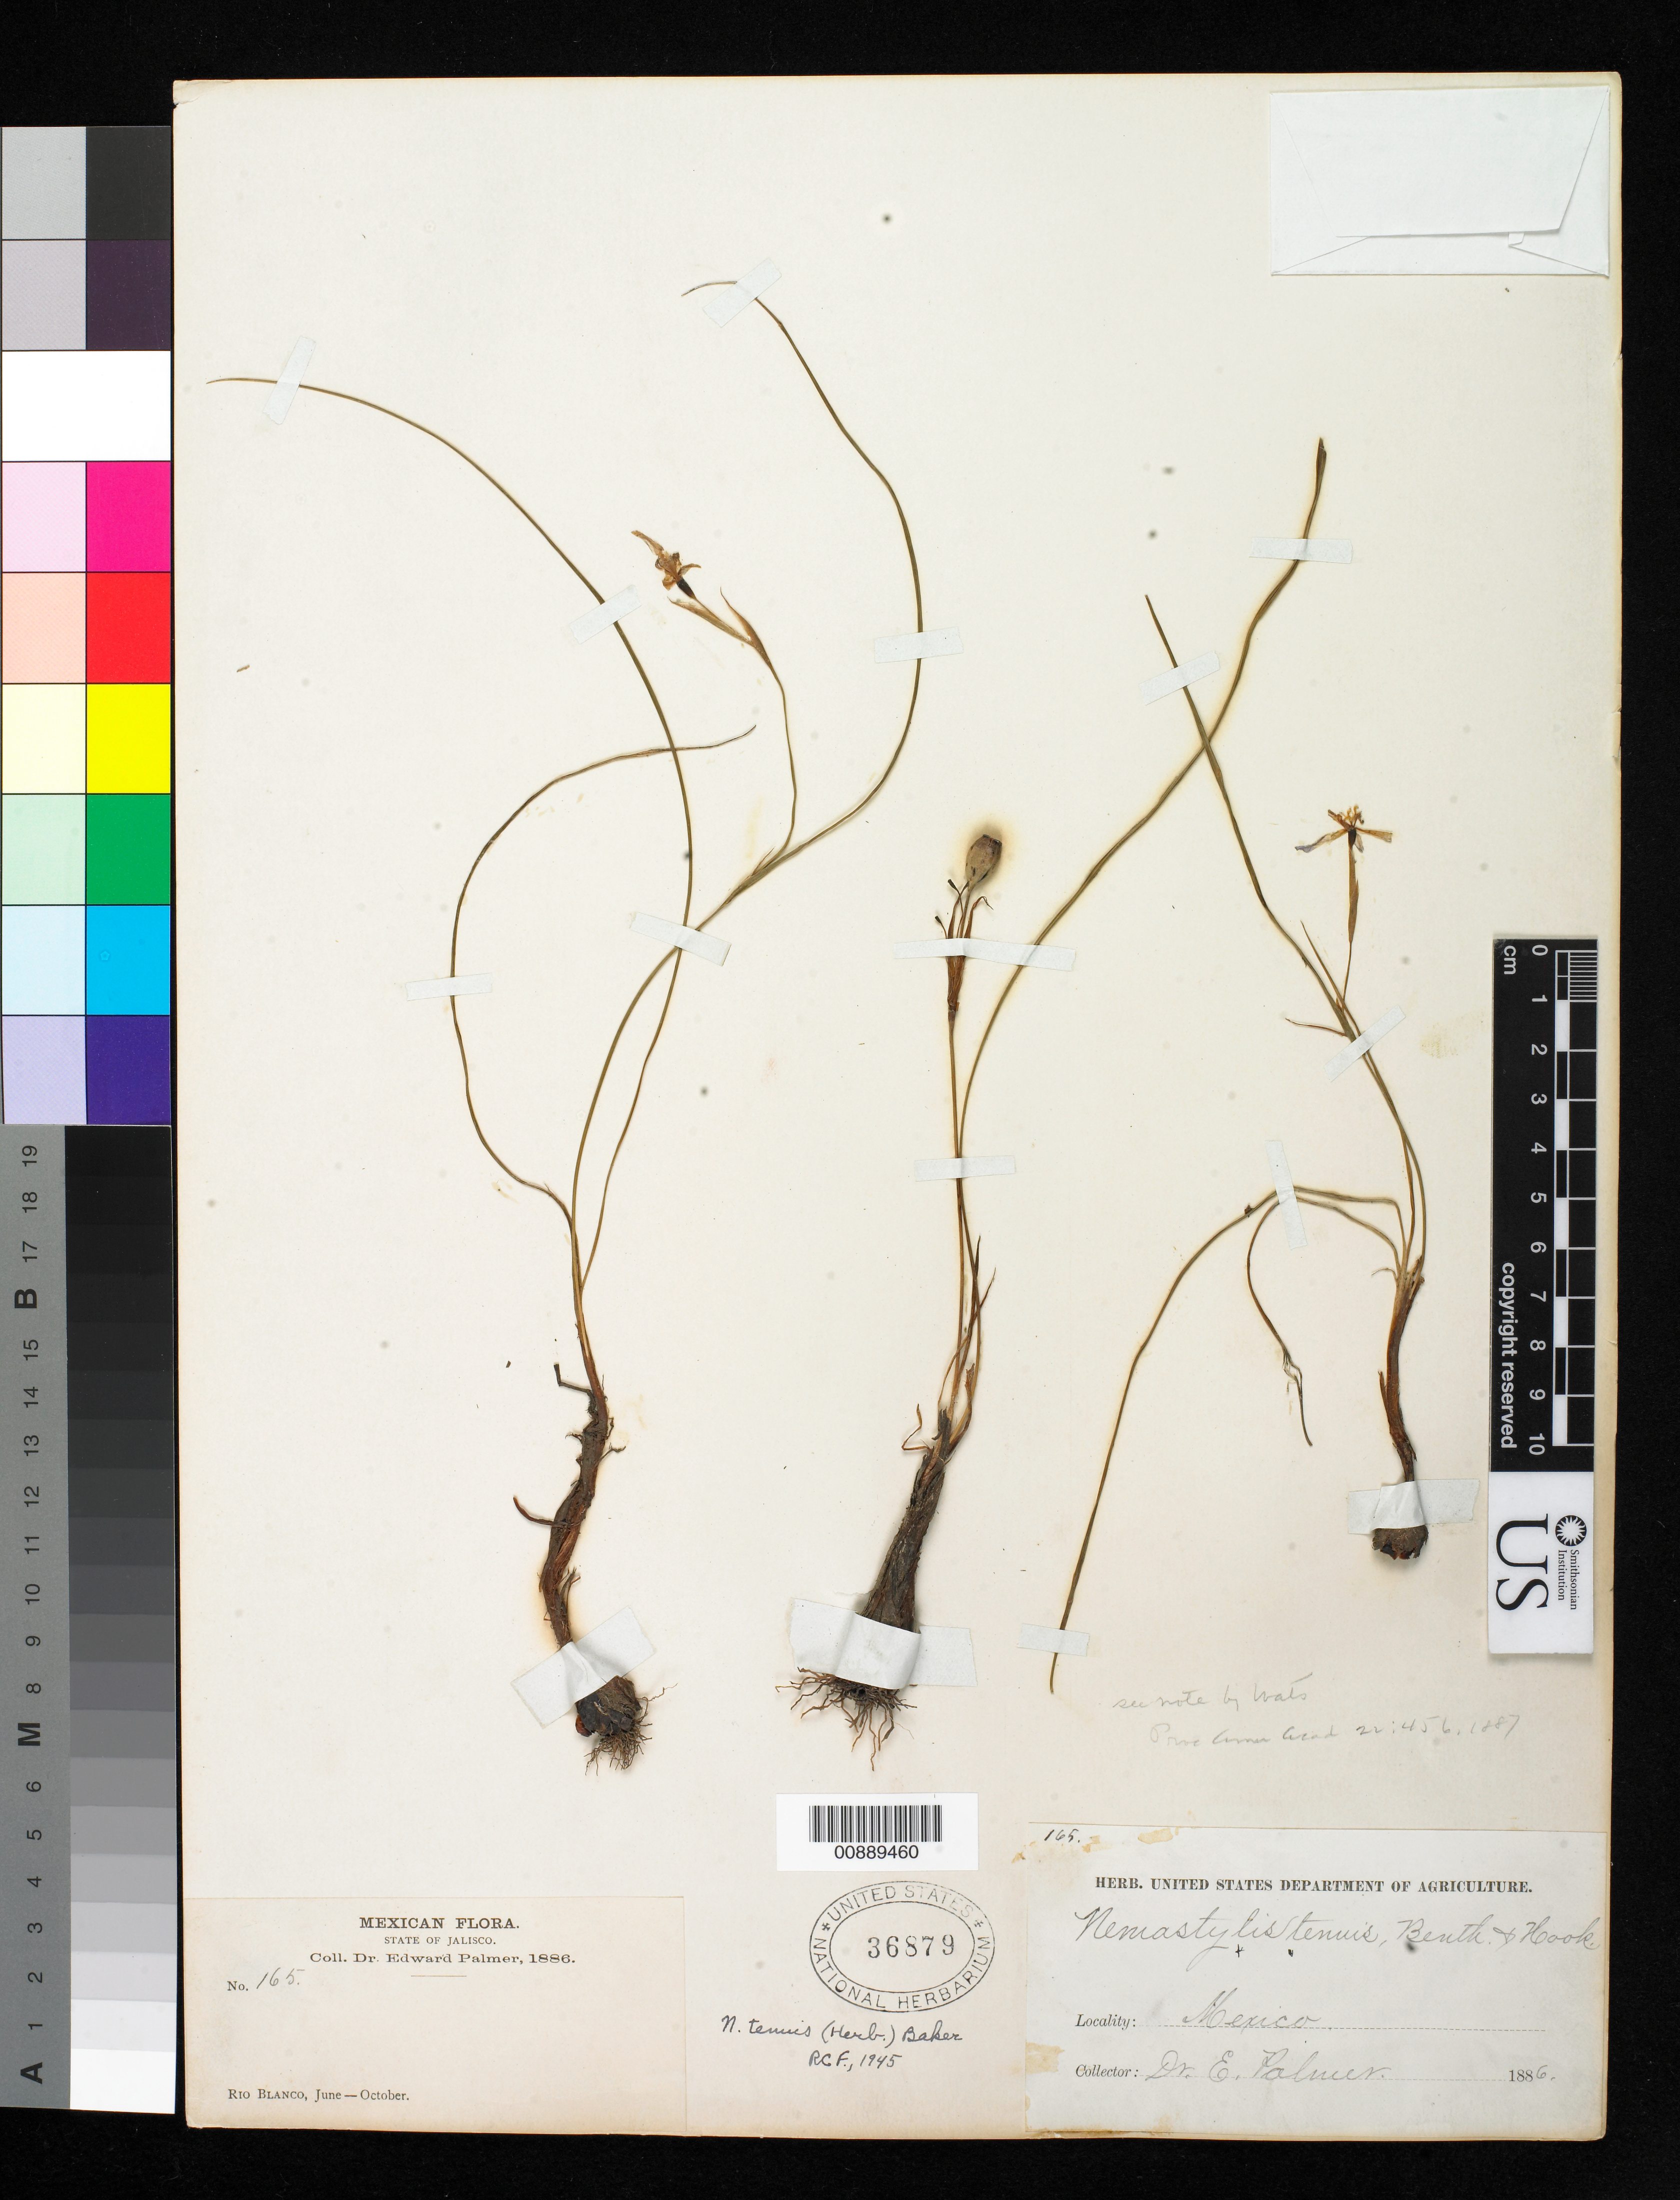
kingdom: Plantae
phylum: Tracheophyta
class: Liliopsida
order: Asparagales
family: Iridaceae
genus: Nemastylis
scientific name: Nemastylis tenuis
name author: (Herb.) S. Watson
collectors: E. Palmer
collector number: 165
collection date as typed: Jun 1886 to -- Oct 1886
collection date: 1886-06/1886-10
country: Mexico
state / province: Jalisco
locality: Rio Blanco, Jalisco.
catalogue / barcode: US 36879